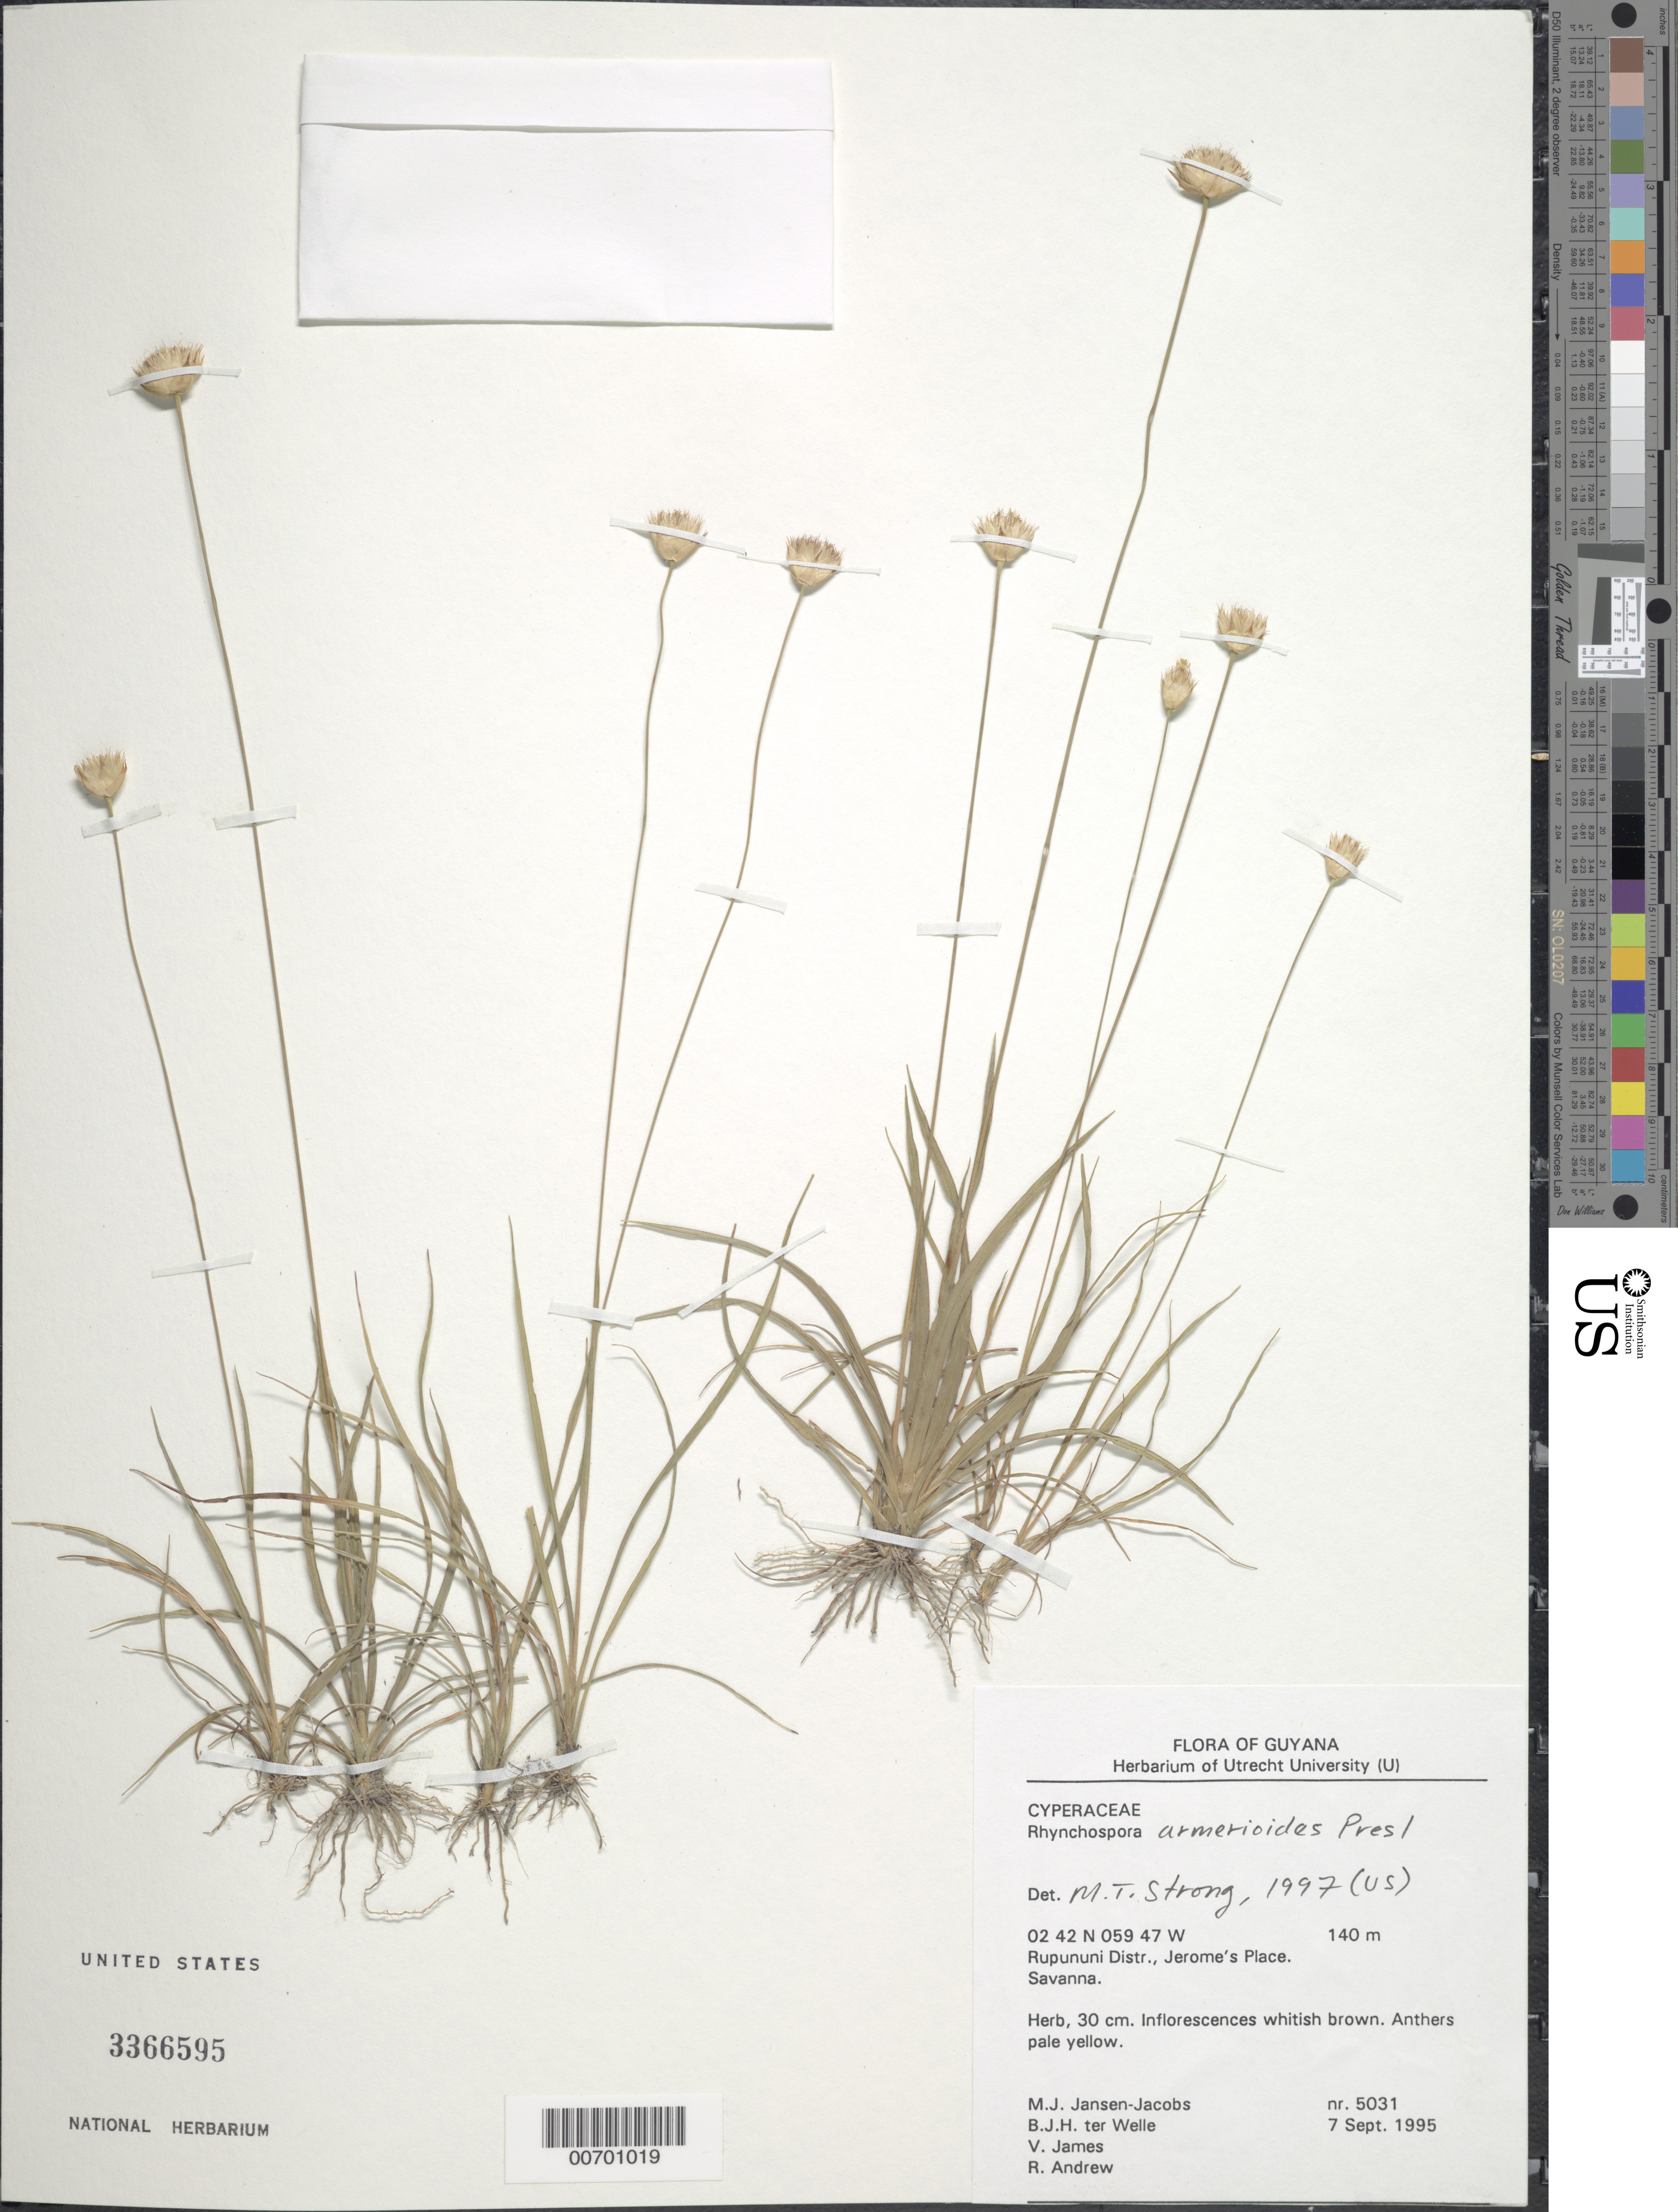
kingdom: Plantae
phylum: Tracheophyta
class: Liliopsida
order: Poales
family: Cyperaceae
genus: Rhynchospora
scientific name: Rhynchospora armerioides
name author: J. Presl & C. Presl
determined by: Strong, M. T., (US), Smithsonian Institution - National Museum of Natural History (UNITED STATES)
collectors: M. J. Jansen-Jacobs, B. Welle, V. James & R. Andrew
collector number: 5031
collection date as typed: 7-Sep-95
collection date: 1995-09-07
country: Guyana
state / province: U. Takutu-U. Essequibo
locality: Jerome's Place, Talidku Mt., Rupununi Dist.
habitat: Savanna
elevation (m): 140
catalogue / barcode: US 3366595